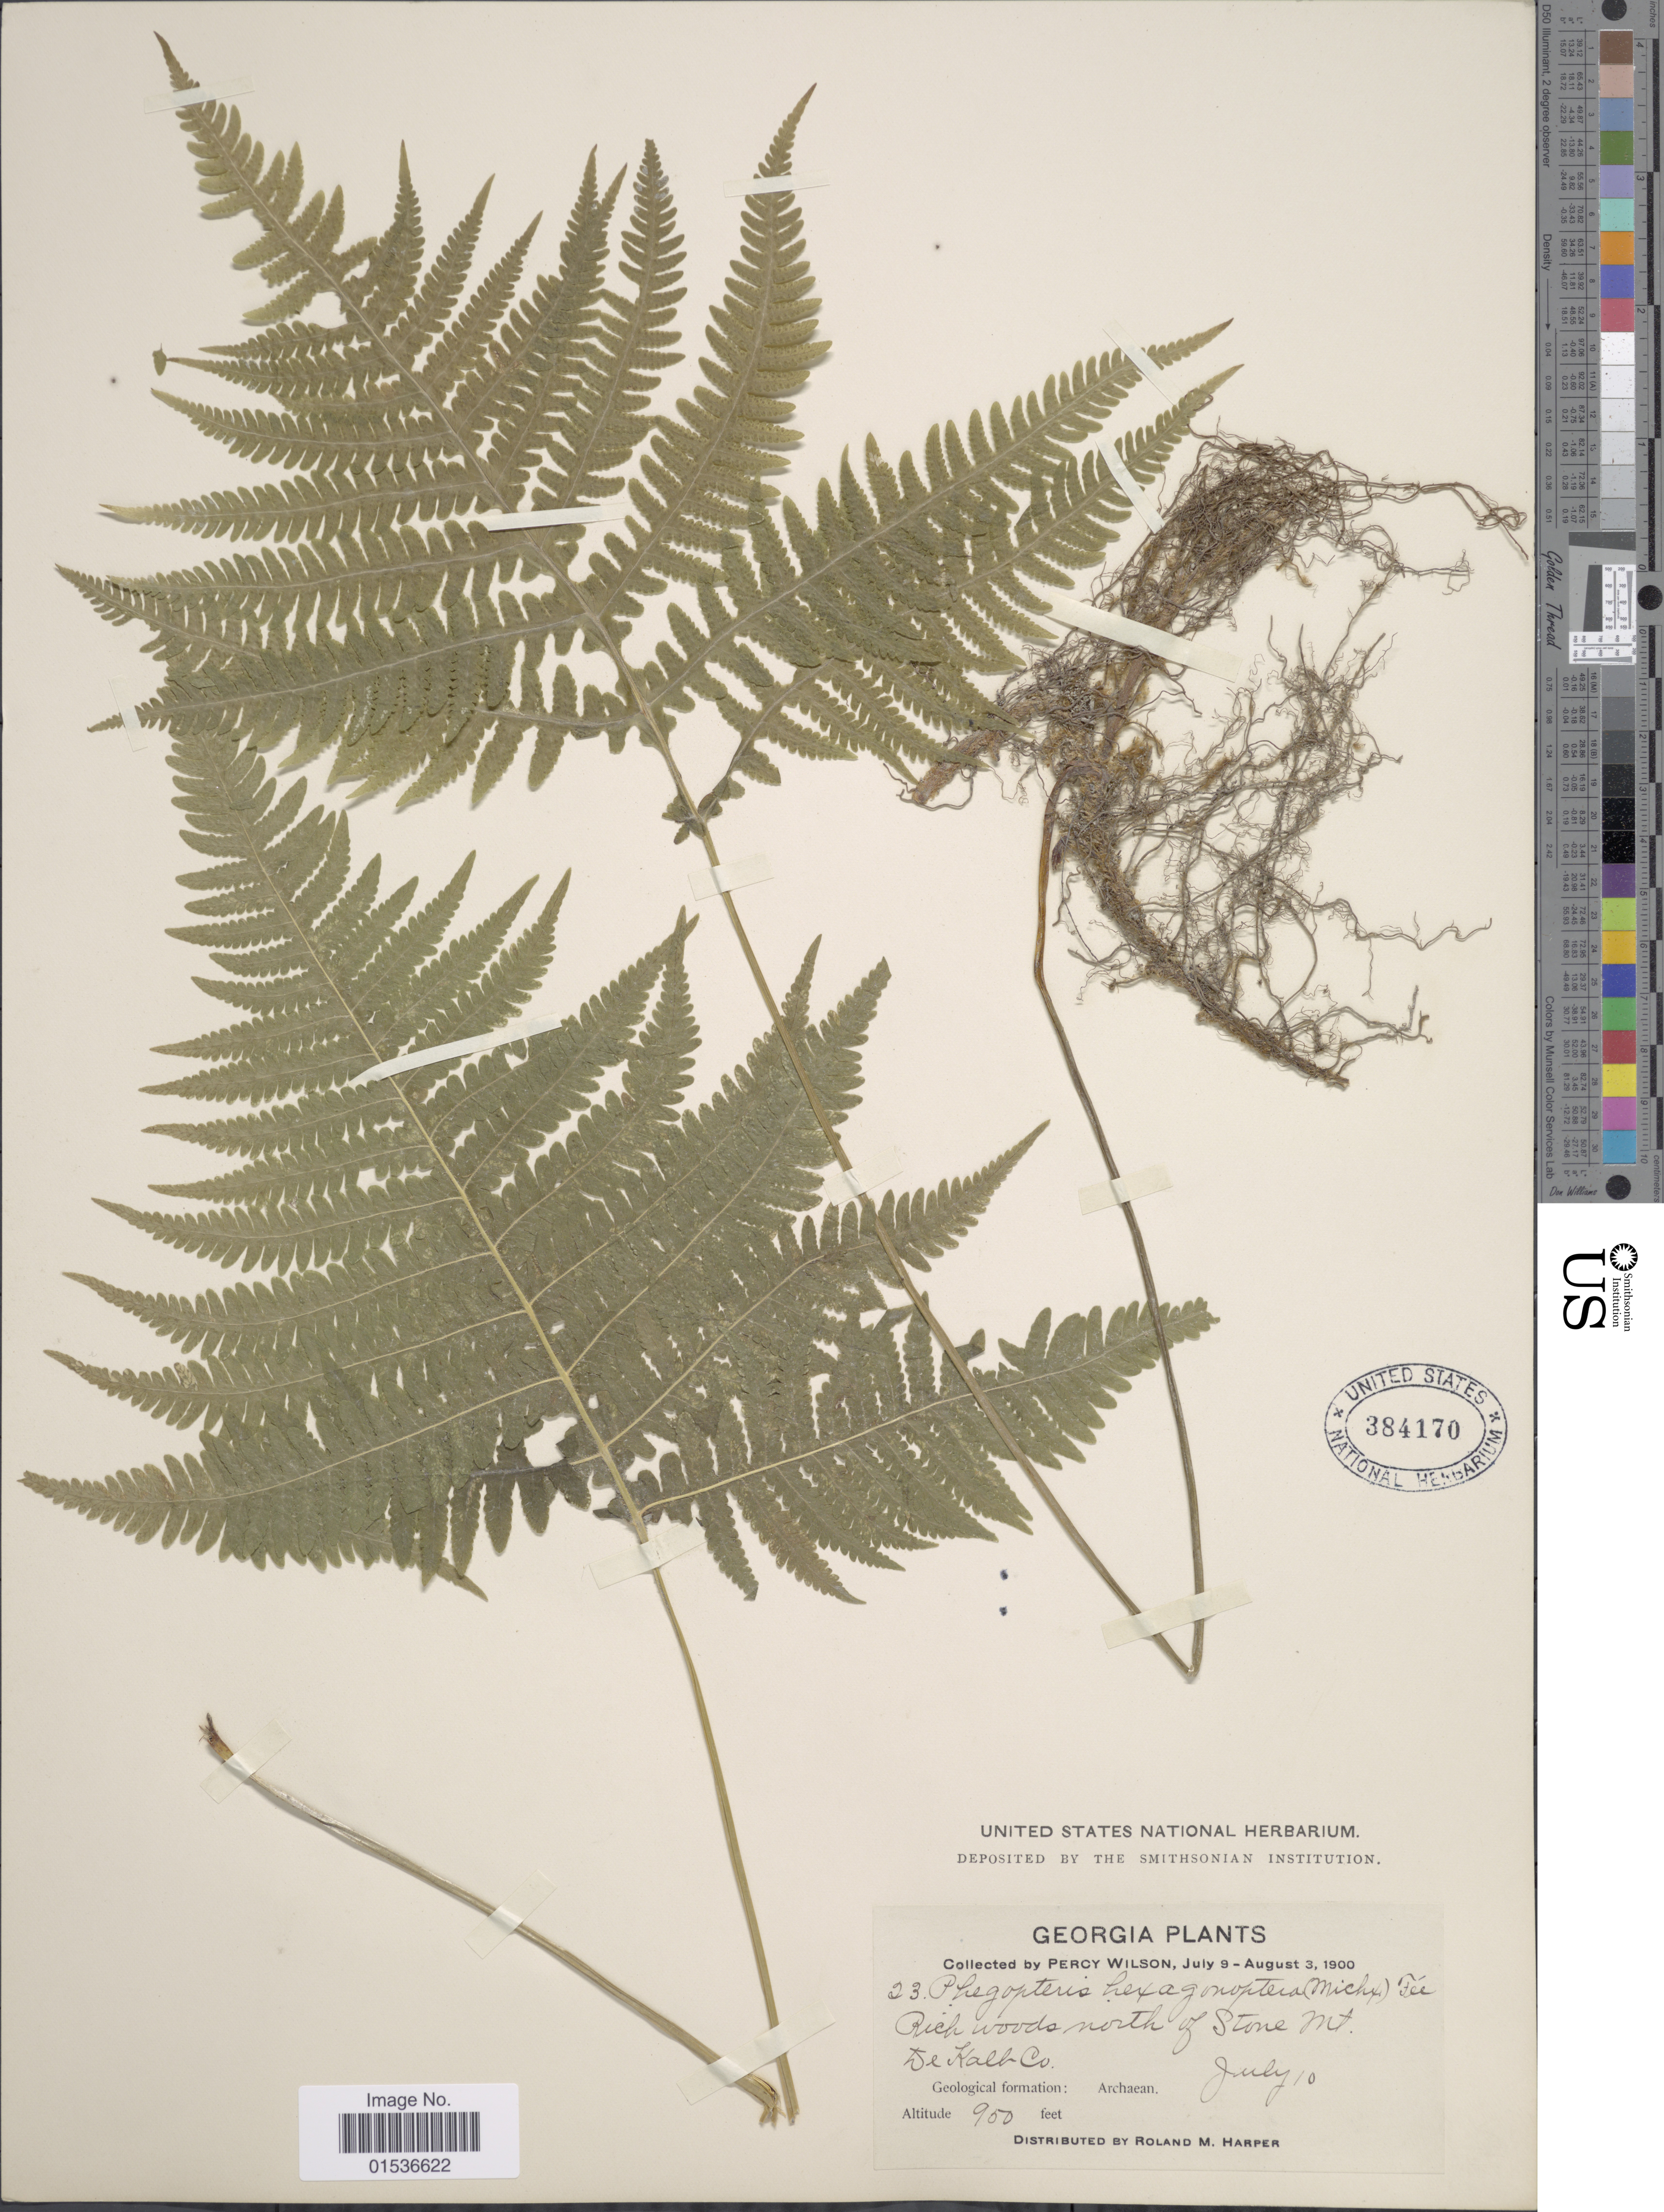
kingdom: Plantae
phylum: Tracheophyta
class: Polypodiopsida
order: Polypodiales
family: Thelypteridaceae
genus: Phegopteris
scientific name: Phegopteris hexagonoptera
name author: (Michx.) Fée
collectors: P. Wilson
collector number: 23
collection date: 1900-07-10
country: United States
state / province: Georgia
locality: North of Stone Mt. De Kalb Co.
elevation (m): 290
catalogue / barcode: US 384170